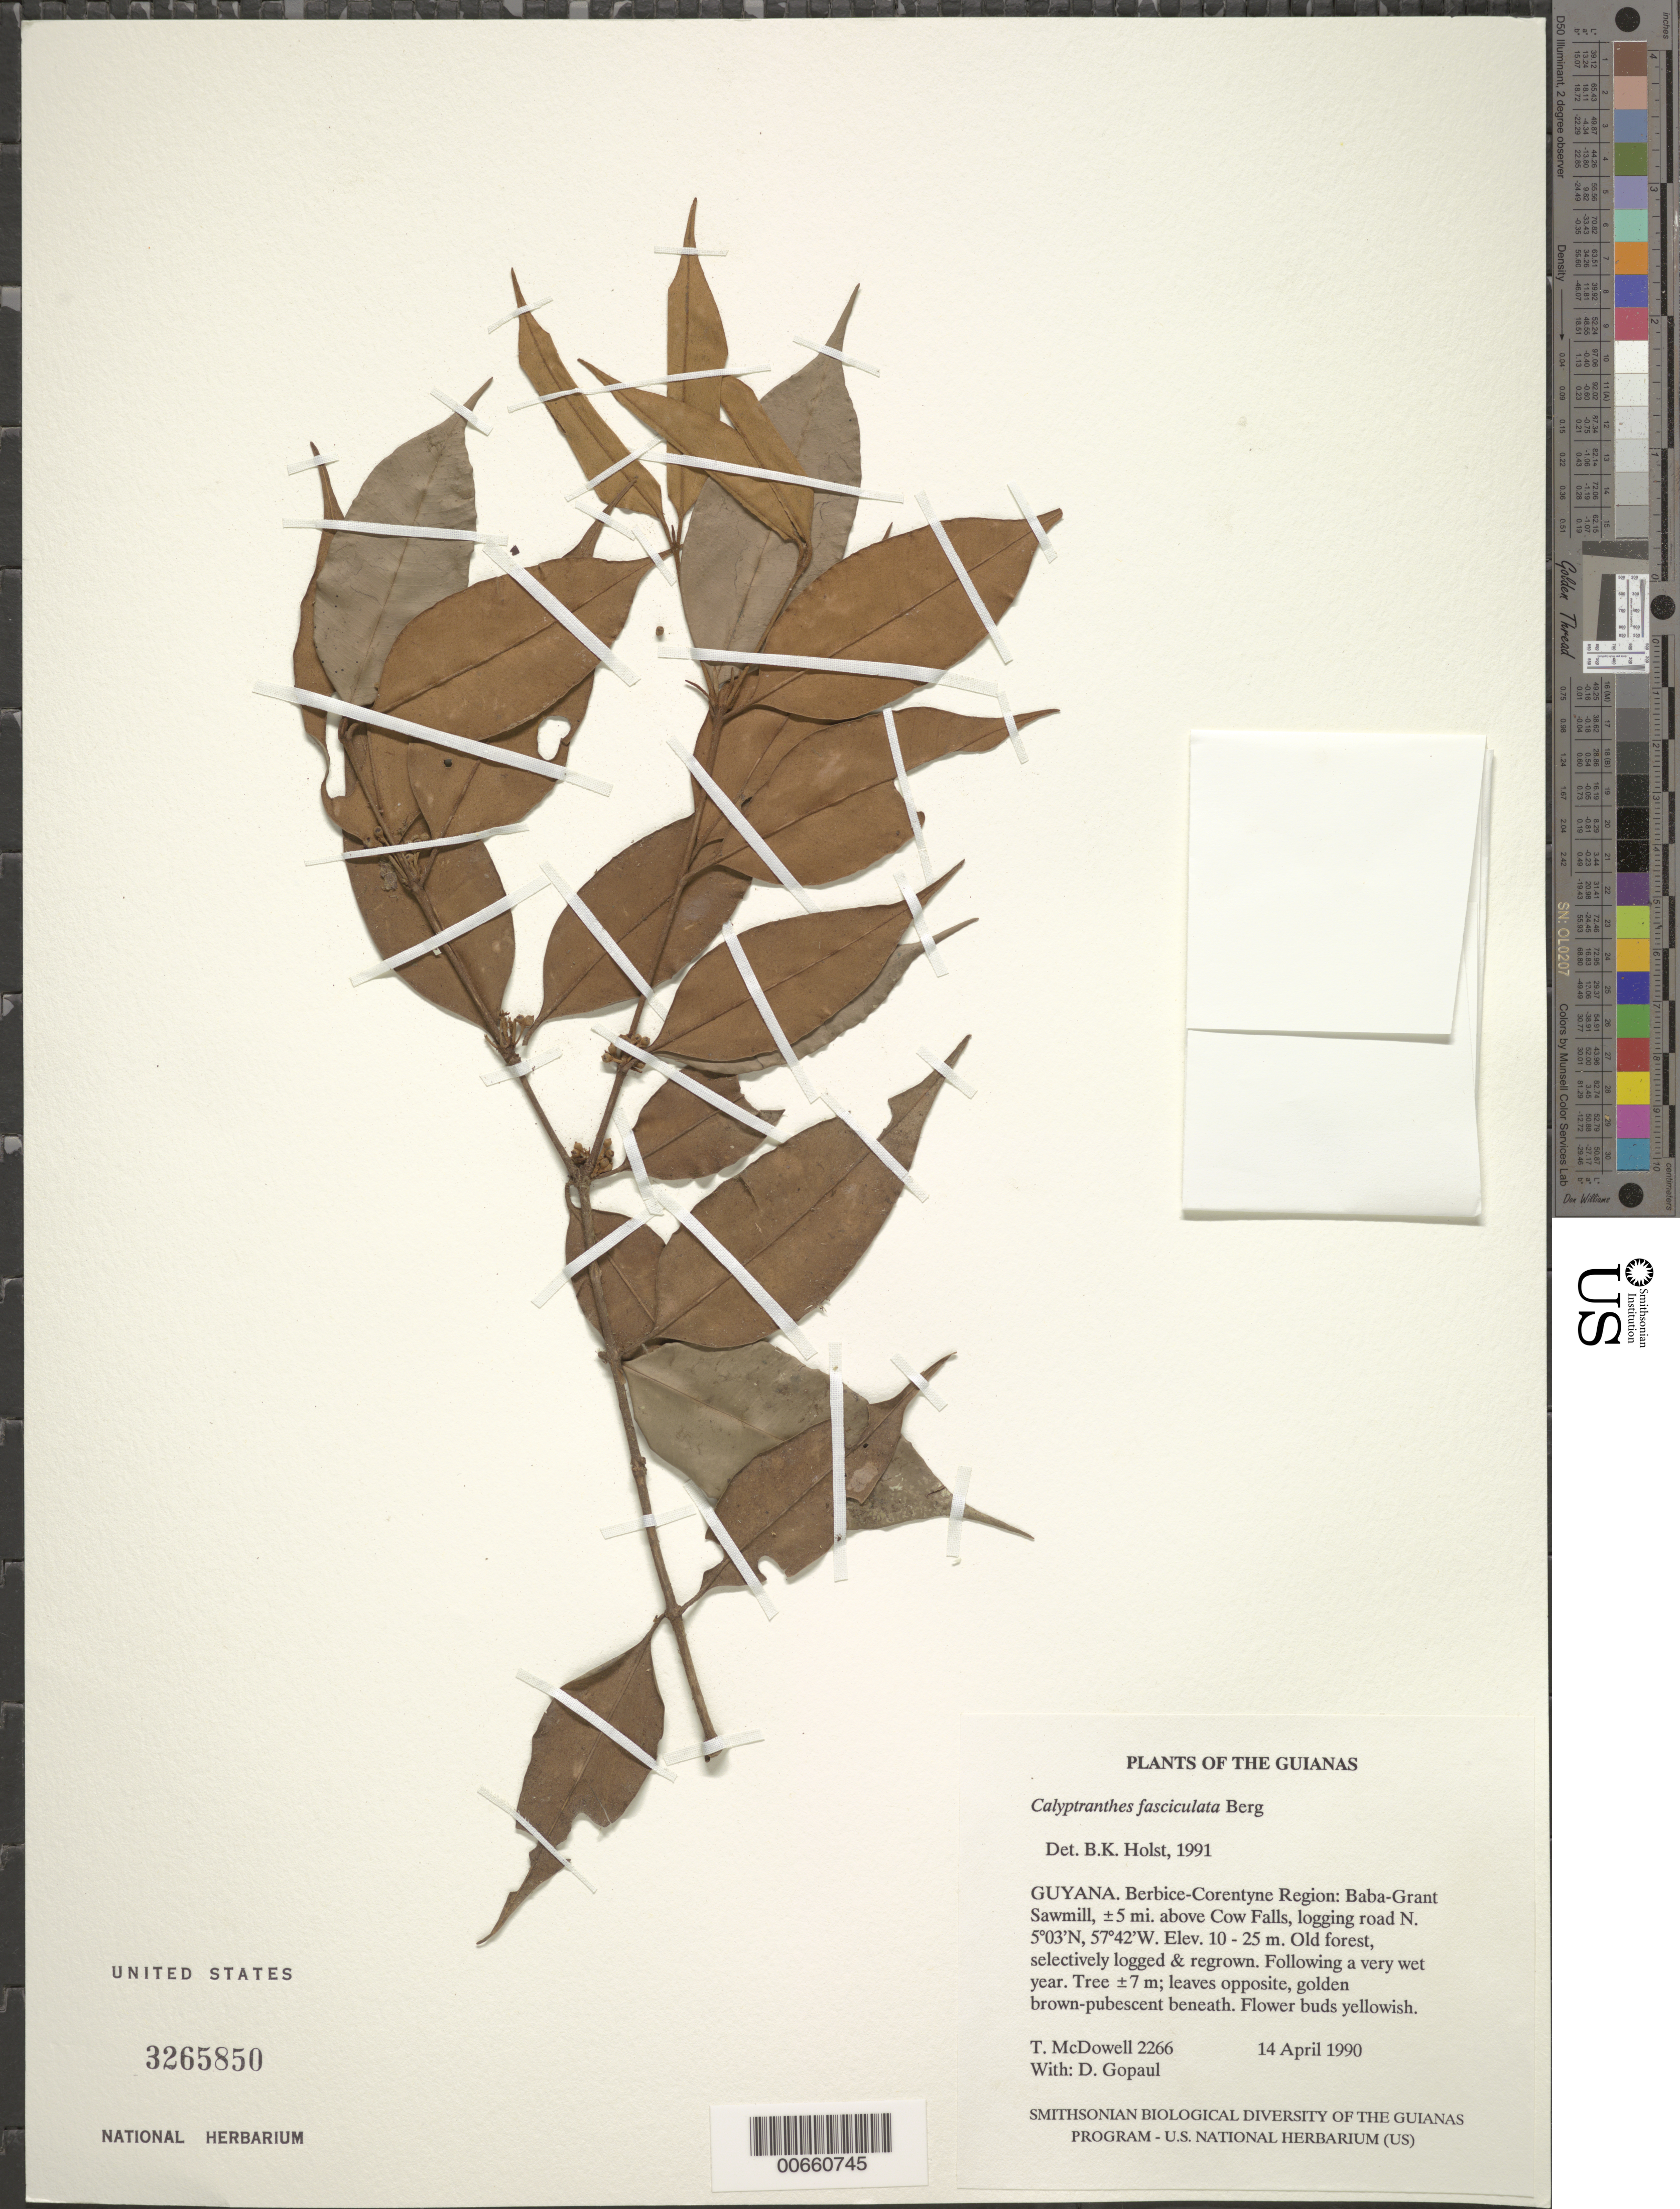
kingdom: Plantae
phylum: Tracheophyta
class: Magnoliopsida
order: Myrtales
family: Myrtaceae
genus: Myrcia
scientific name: Myrcia fasciculata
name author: (O. Berg) K. Campbell & K. Samra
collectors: T. McDowell & D. Gopaul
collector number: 2266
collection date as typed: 14 April 1990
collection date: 1990-04-14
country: Guyana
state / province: E. Berbice-Corentyne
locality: Baba-Grant Sawmill, ±5 mi. above Cow Falls, Corentyne River. ±4 mi. N by logging road from landing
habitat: Old forest, selectively logged & regrown. Following a very wet year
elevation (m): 10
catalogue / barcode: US 3265850